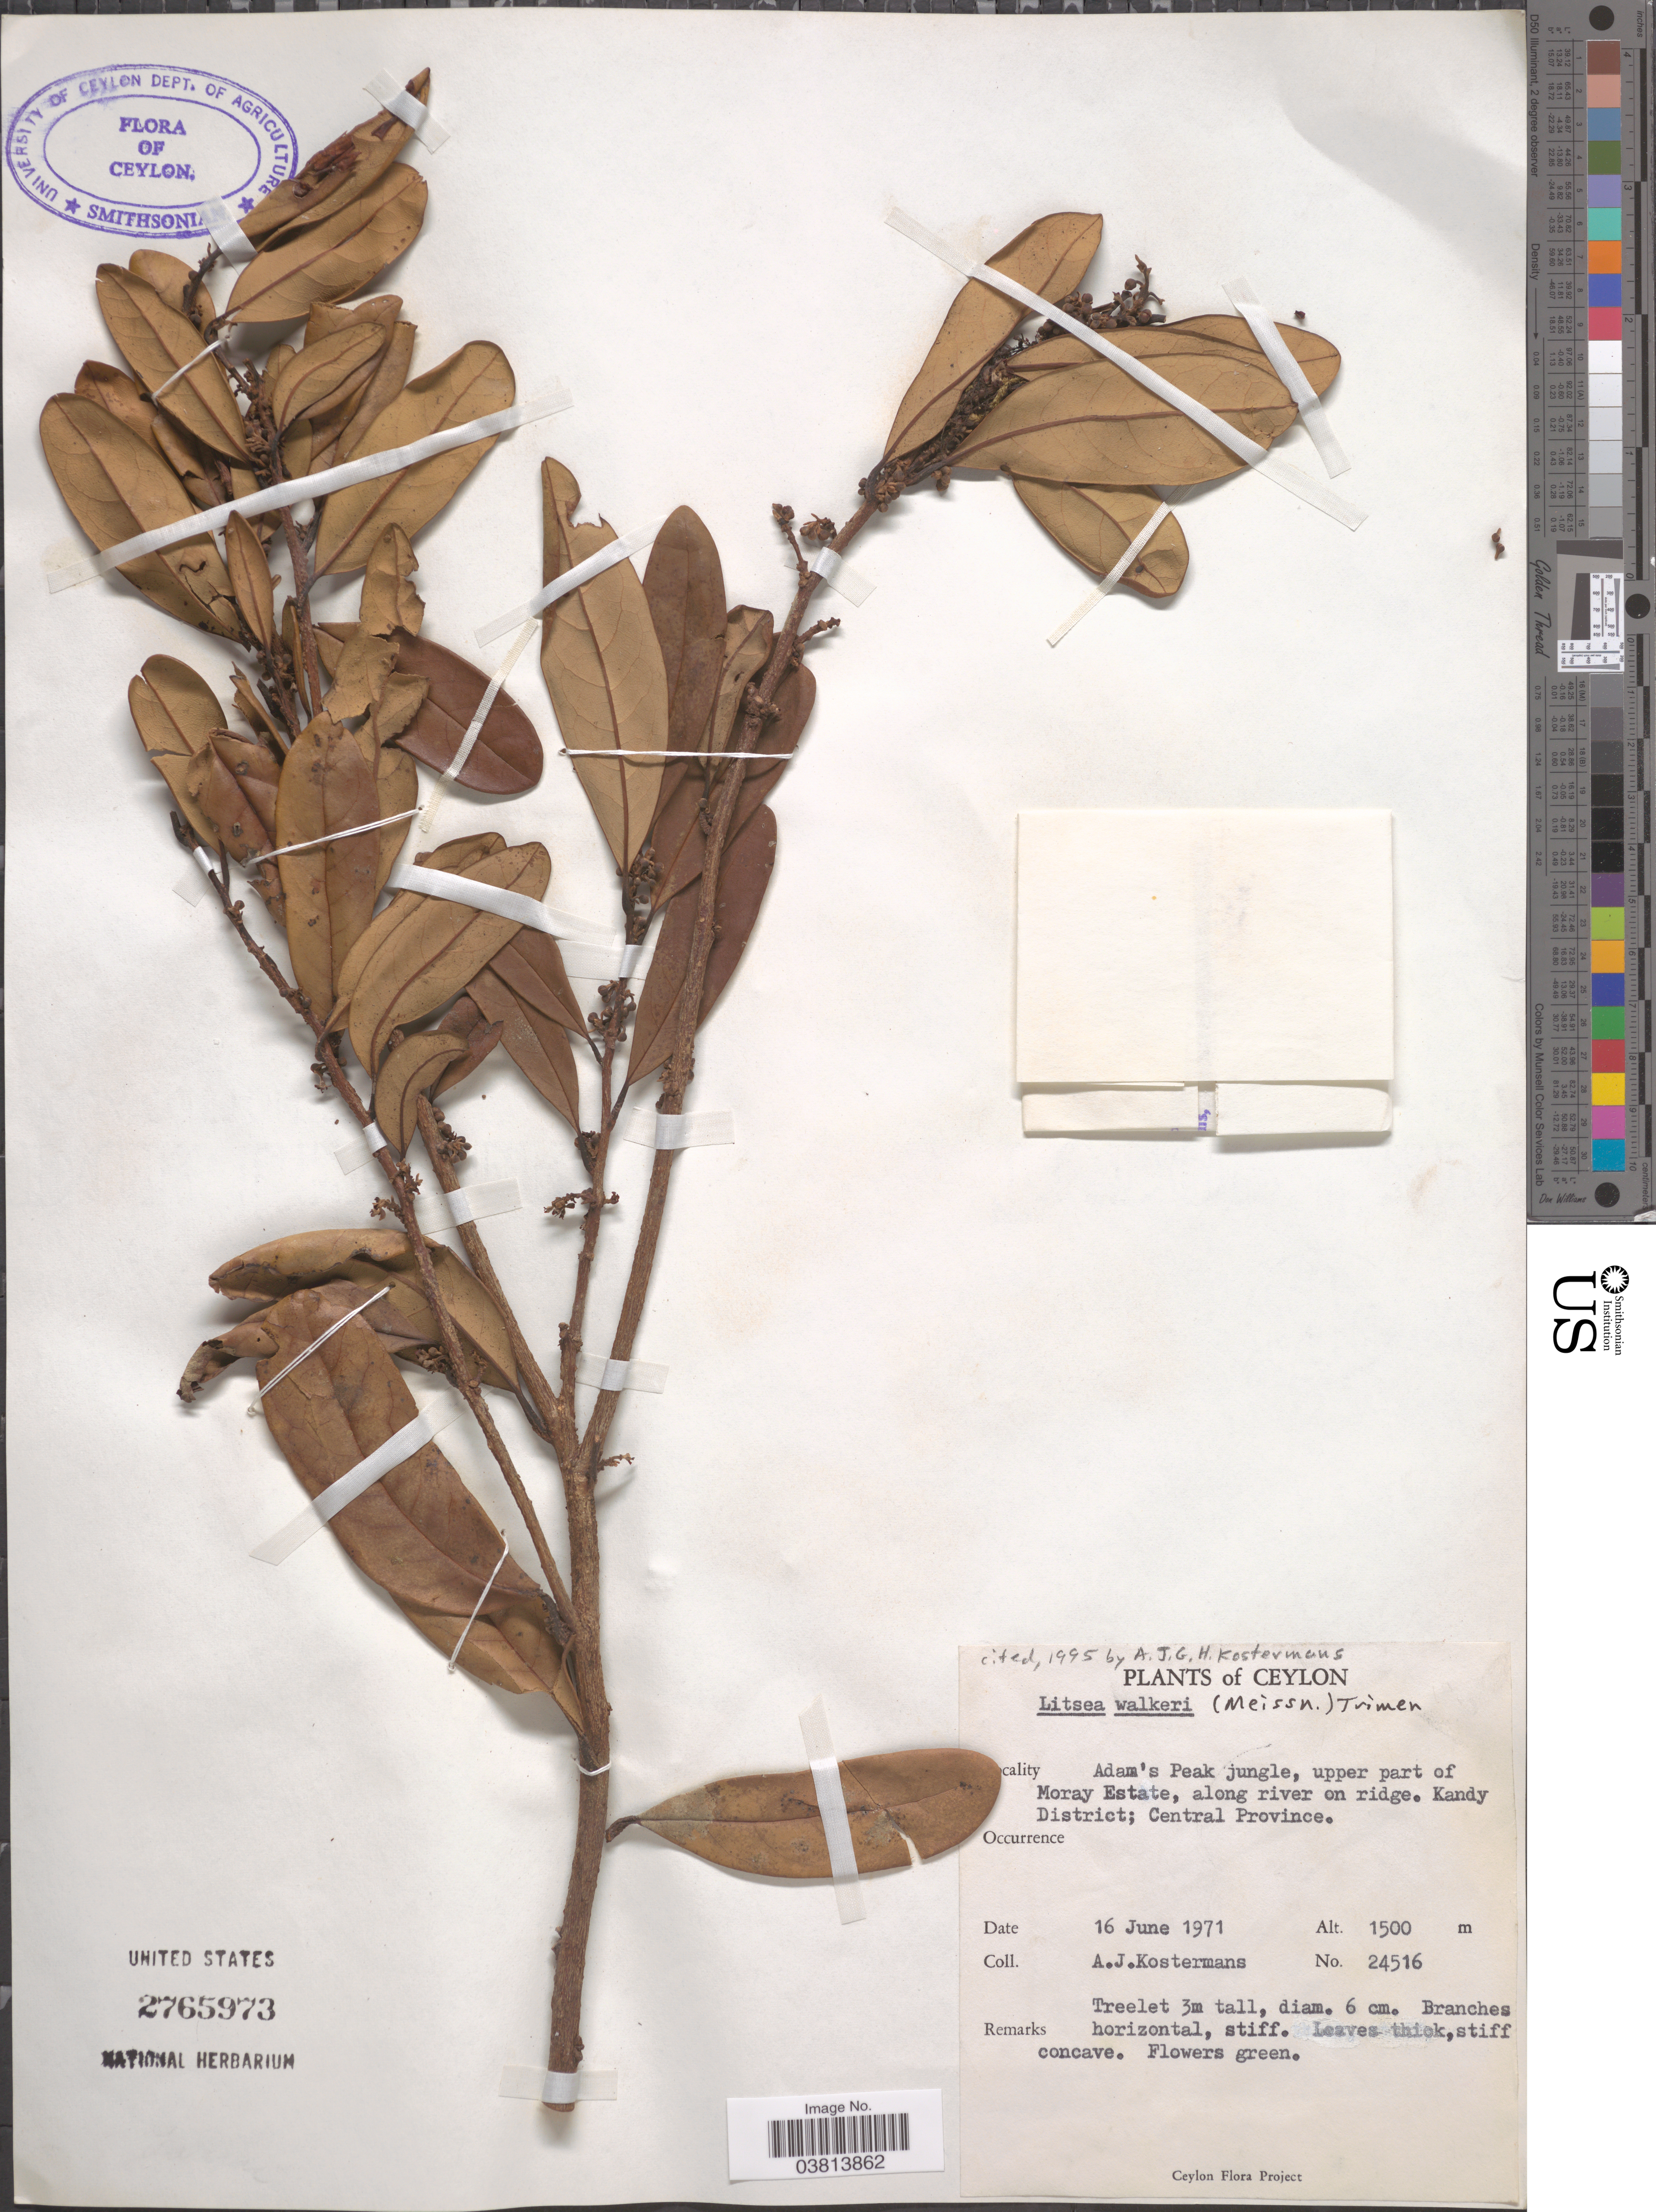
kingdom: Plantae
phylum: Tracheophyta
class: Magnoliopsida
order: Laurales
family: Lauraceae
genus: Litsea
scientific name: Litsea walkeri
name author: (Meisn.) Trimen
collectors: A. J. G. Kostermans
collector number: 24516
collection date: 1971-06-16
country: Sri Lanka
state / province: Central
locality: Ceylon. Adam's Peak jungle, upper part of Moray Estate, along river on ridge. Kandy District.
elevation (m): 1500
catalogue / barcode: US 2765973